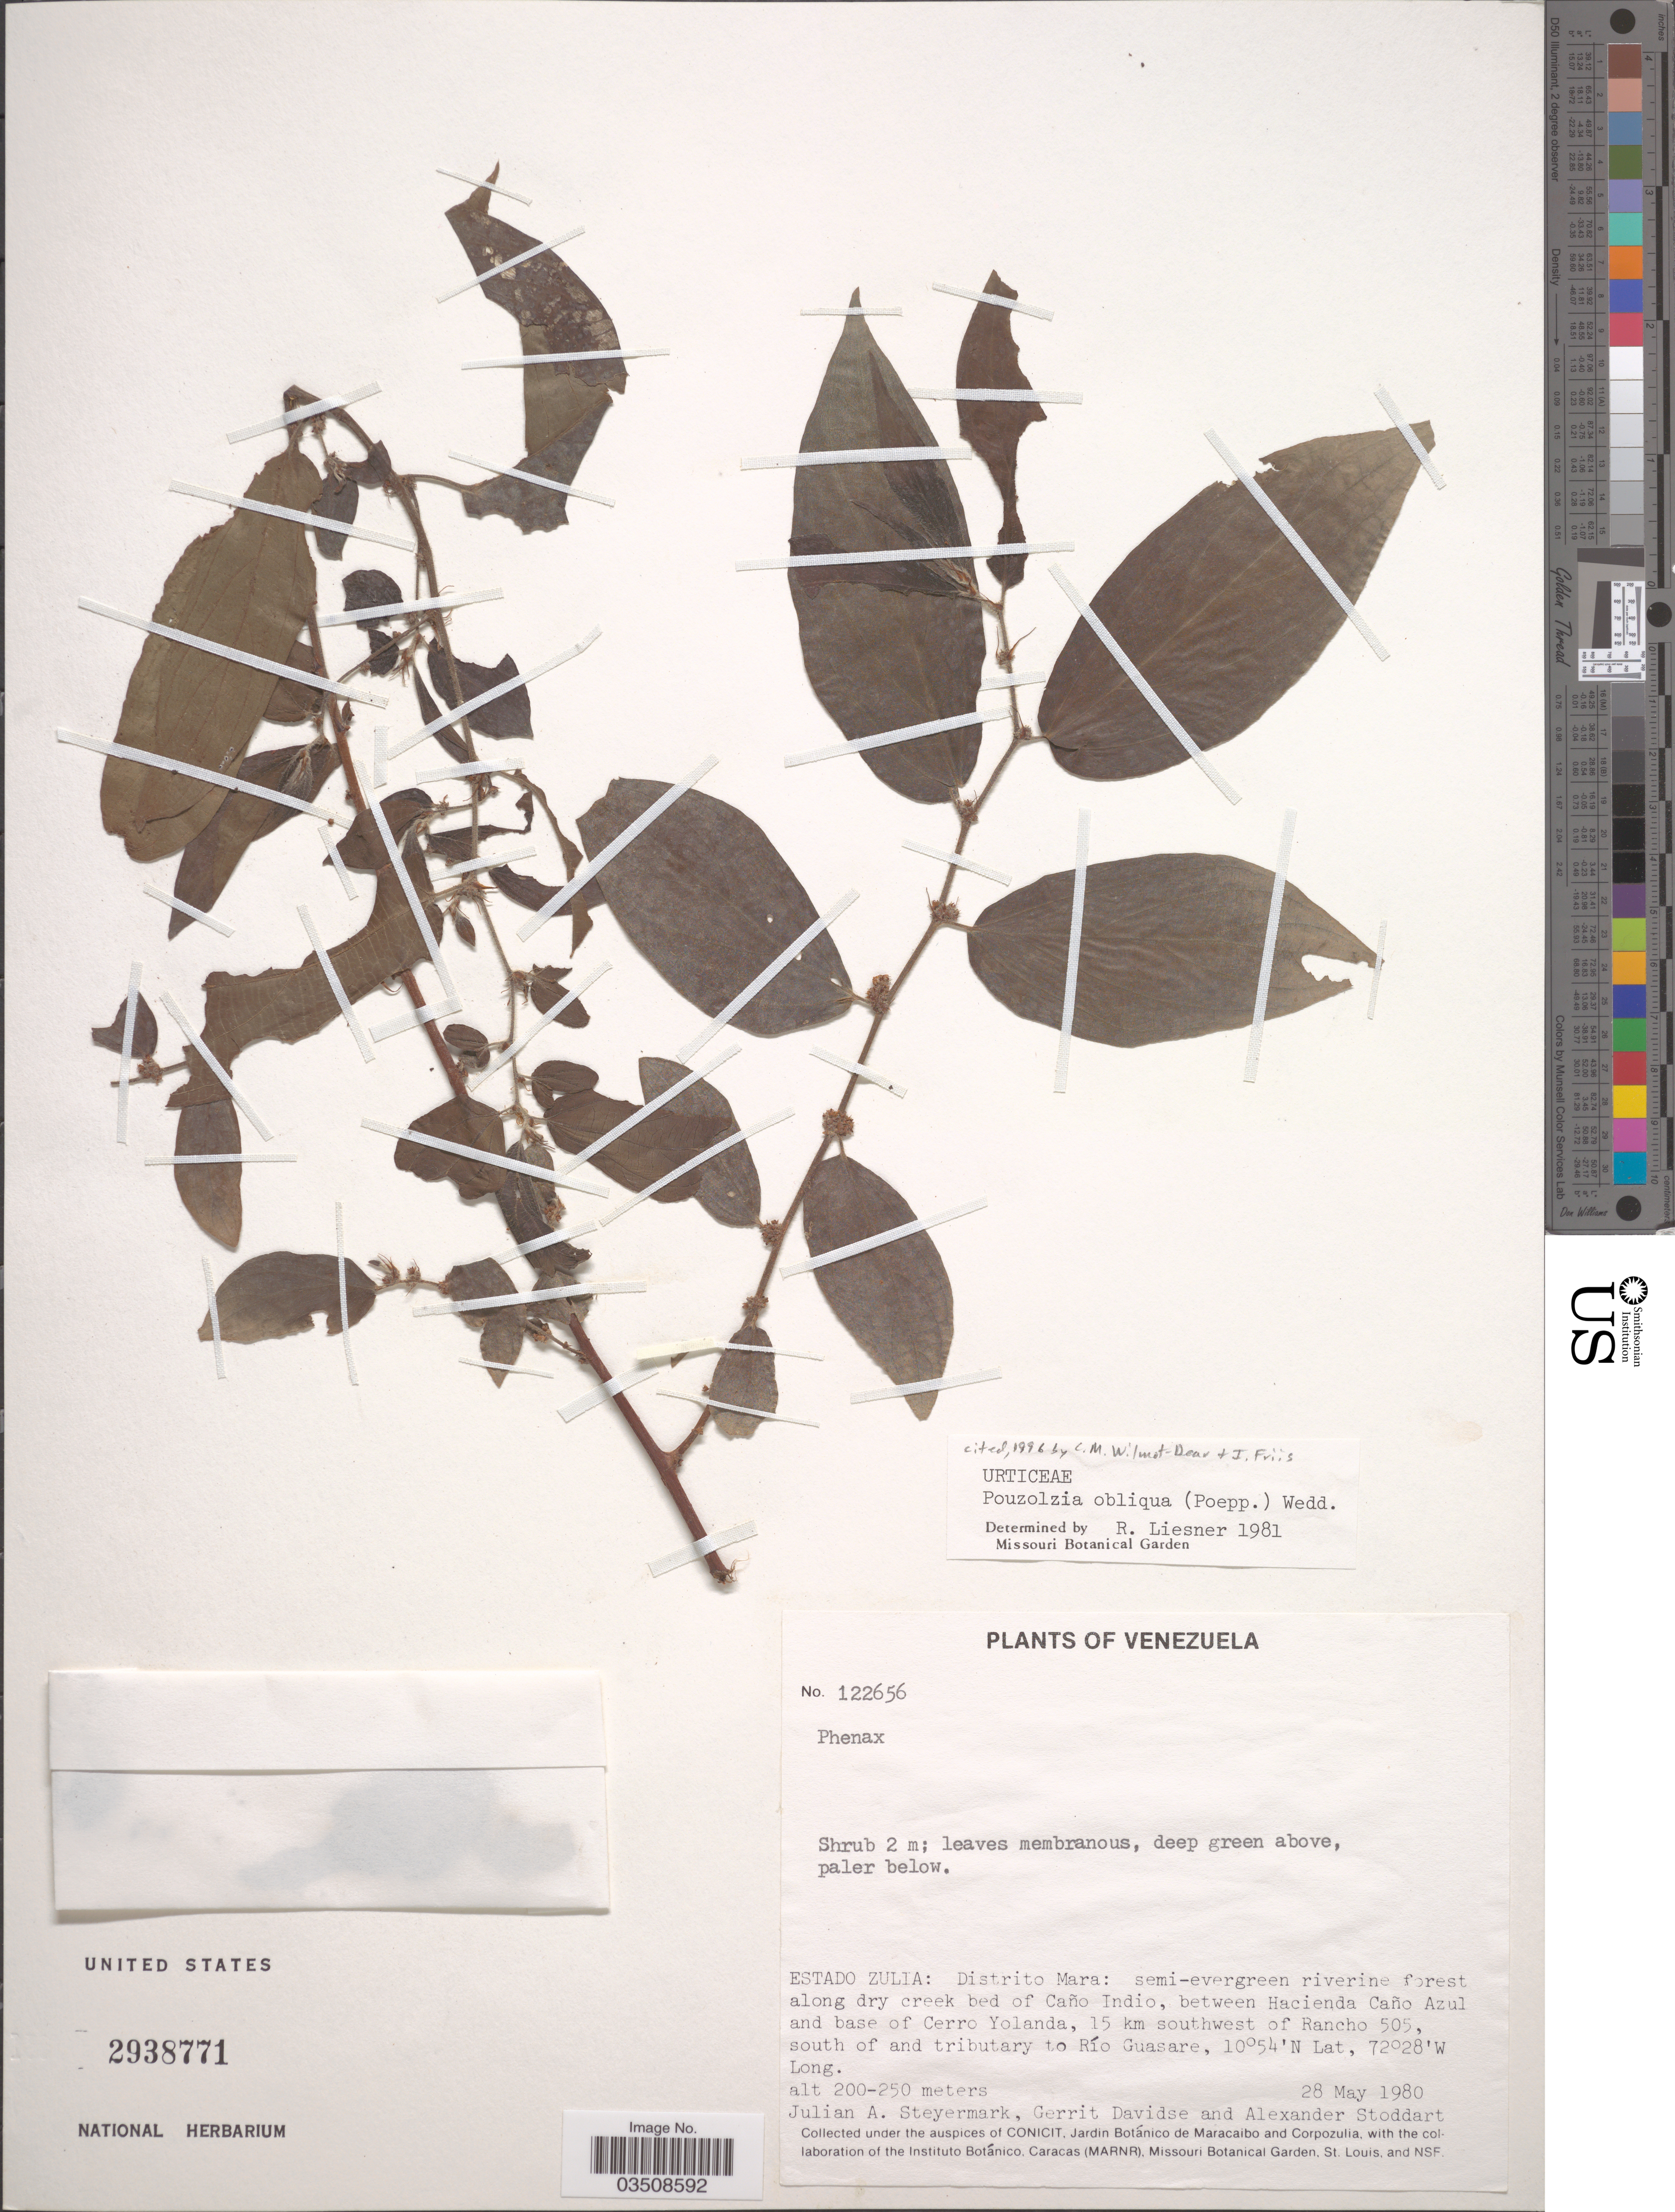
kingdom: Plantae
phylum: Tracheophyta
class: Magnoliopsida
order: Rosales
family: Urticaceae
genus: Pouzolzia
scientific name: Pouzolzia obliqua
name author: (Poepp.) Gaudich.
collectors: J. Steyermark, G. Davidse & A. Stoddart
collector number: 122656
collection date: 1980-05-28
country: Venezuela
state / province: Zulia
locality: Distrito Mara: along dry creek bed of Caño Indio, between Hacienda Caño Azul and base of Cerro Yolanda, 15 km southwest of Rancho 505, south of and tributary to Río Guasare.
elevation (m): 200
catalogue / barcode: US 2938771